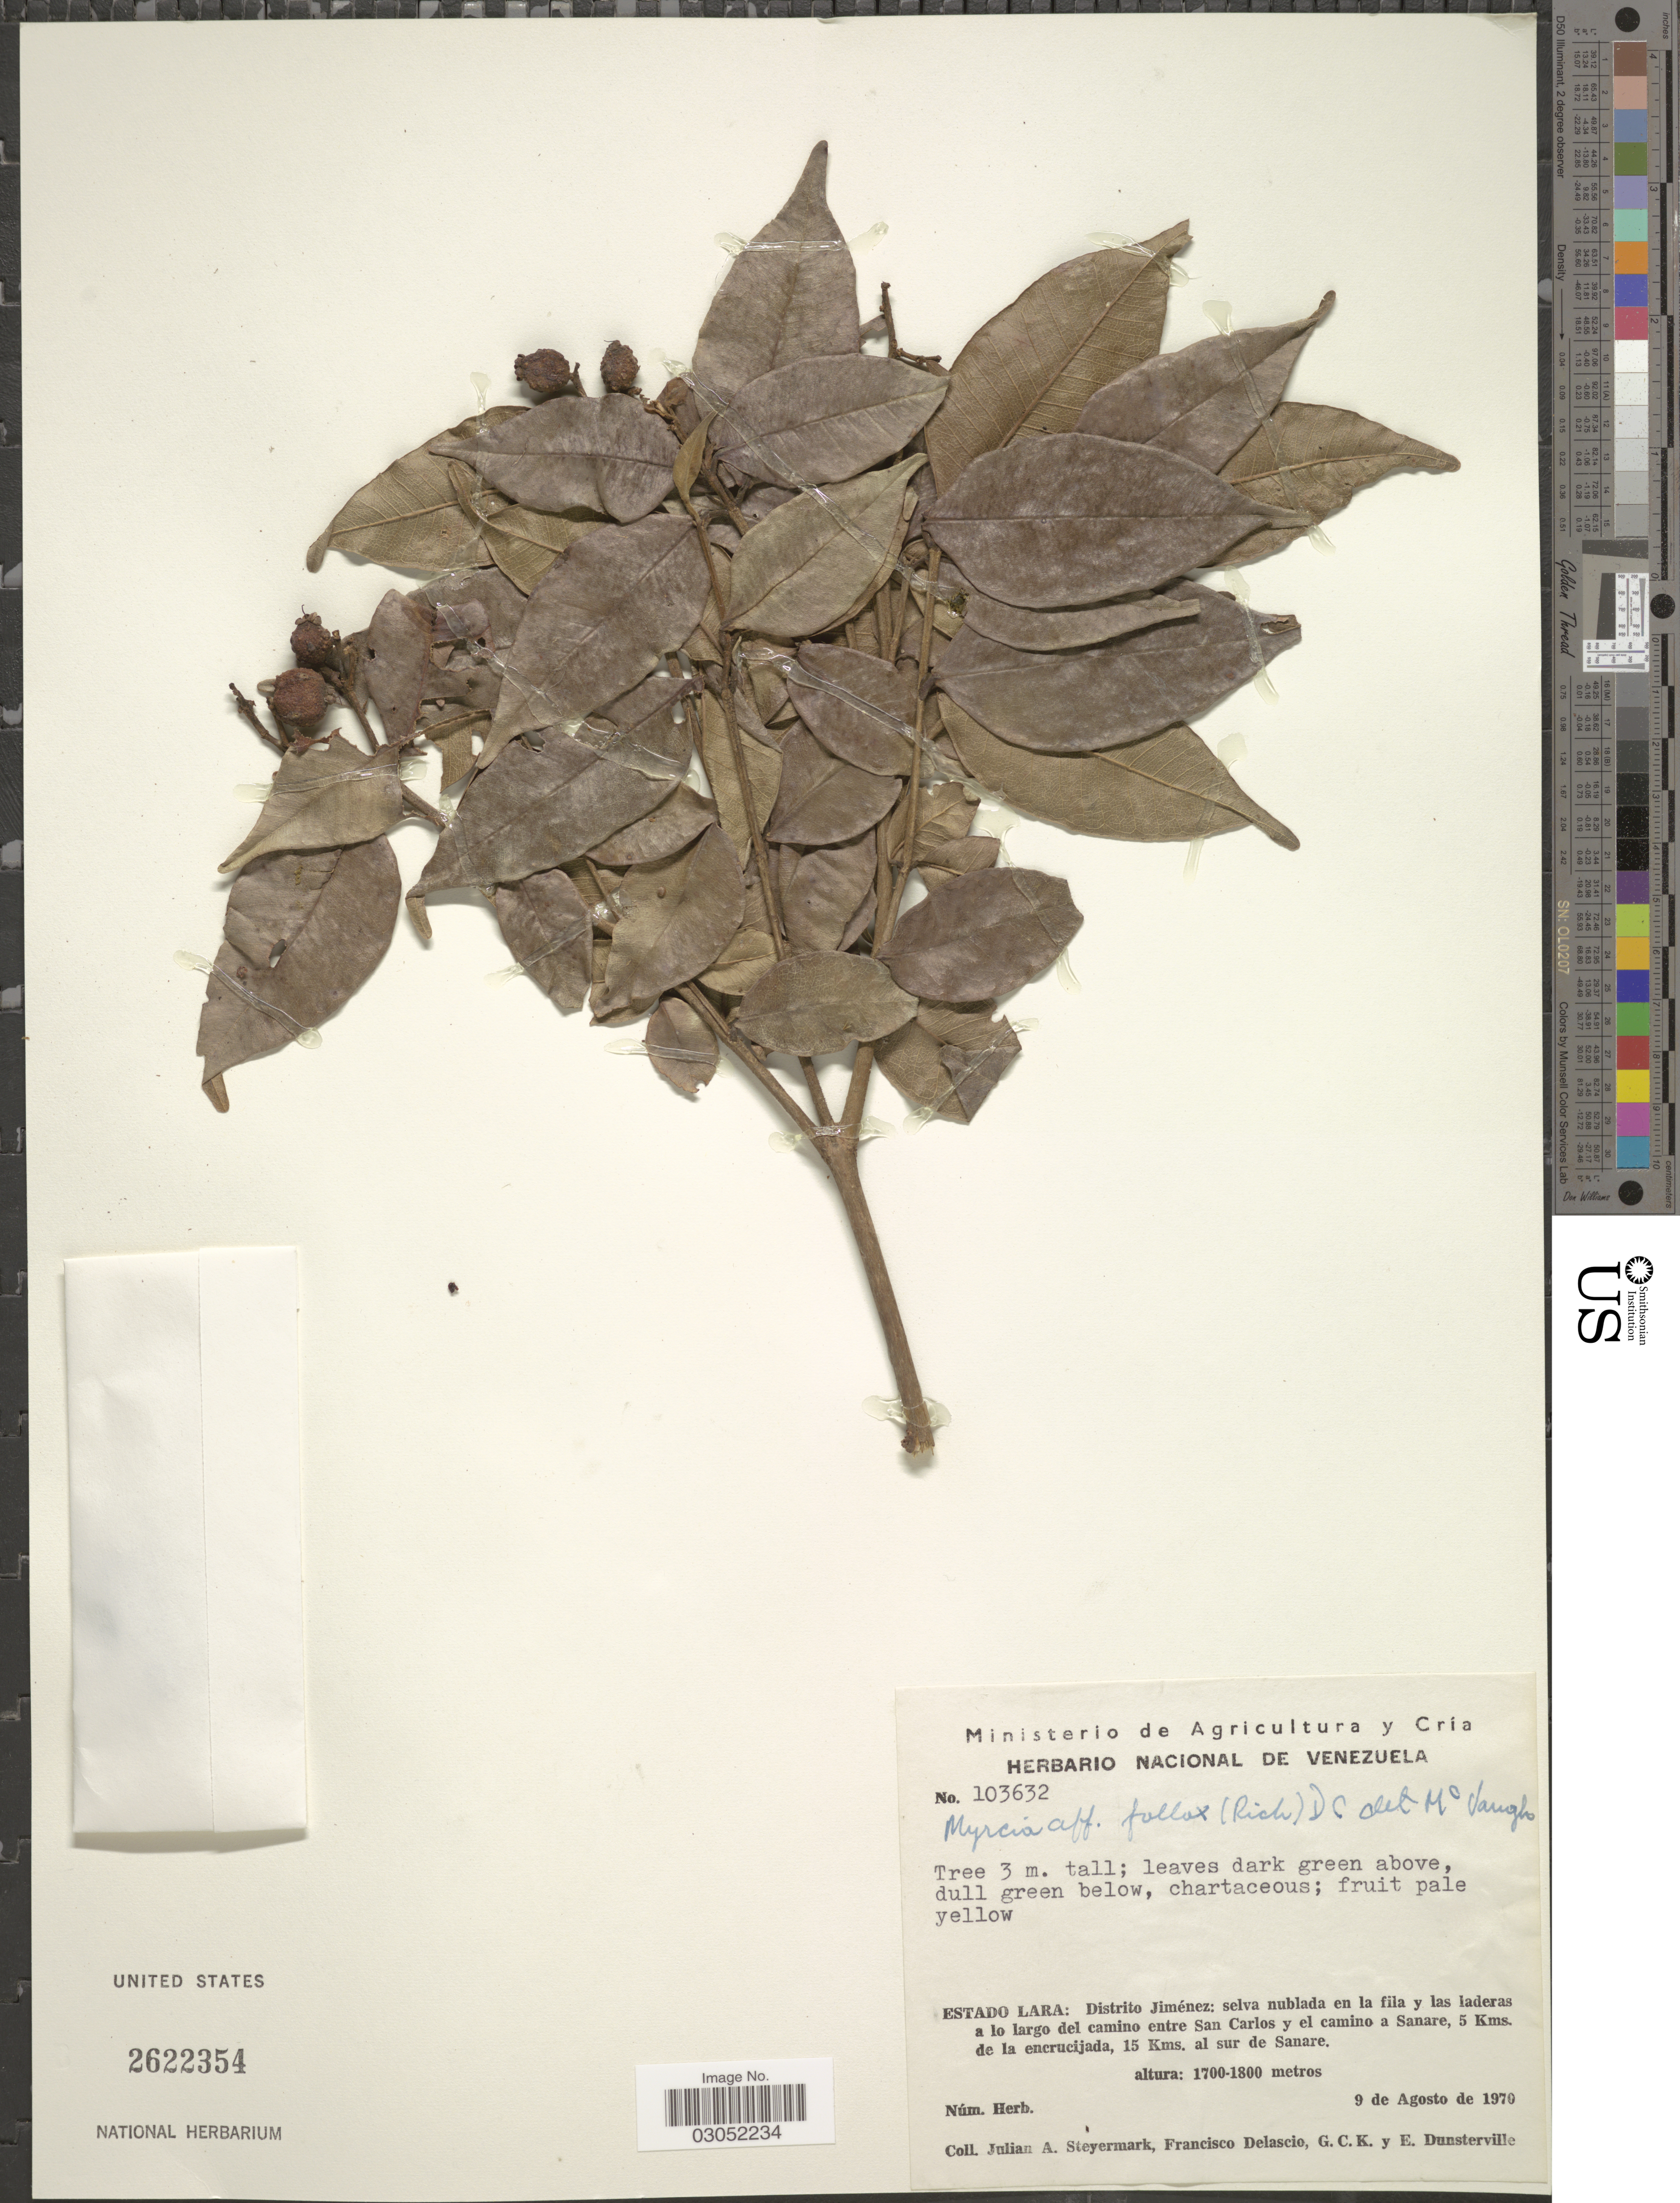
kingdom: Plantae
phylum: Tracheophyta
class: Magnoliopsida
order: Myrtales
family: Myrtaceae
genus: Myrcia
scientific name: Myrcia fallax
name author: (Rich.) DC.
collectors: J. Steyermark, F. Delascio, G. C. K. Dunsterville & E. Dunsterville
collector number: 103632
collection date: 1970-08-09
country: Venezuela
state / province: Lara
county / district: Jiménez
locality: Distrito Jiménez: selva nublada en la fila y las laderas a lo largo del camino entre San Carlos y el camino a Sanare, 5 Kms. de la encrucijada, 15 Kms. al sur de Sanare.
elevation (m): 1700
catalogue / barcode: US 2622354